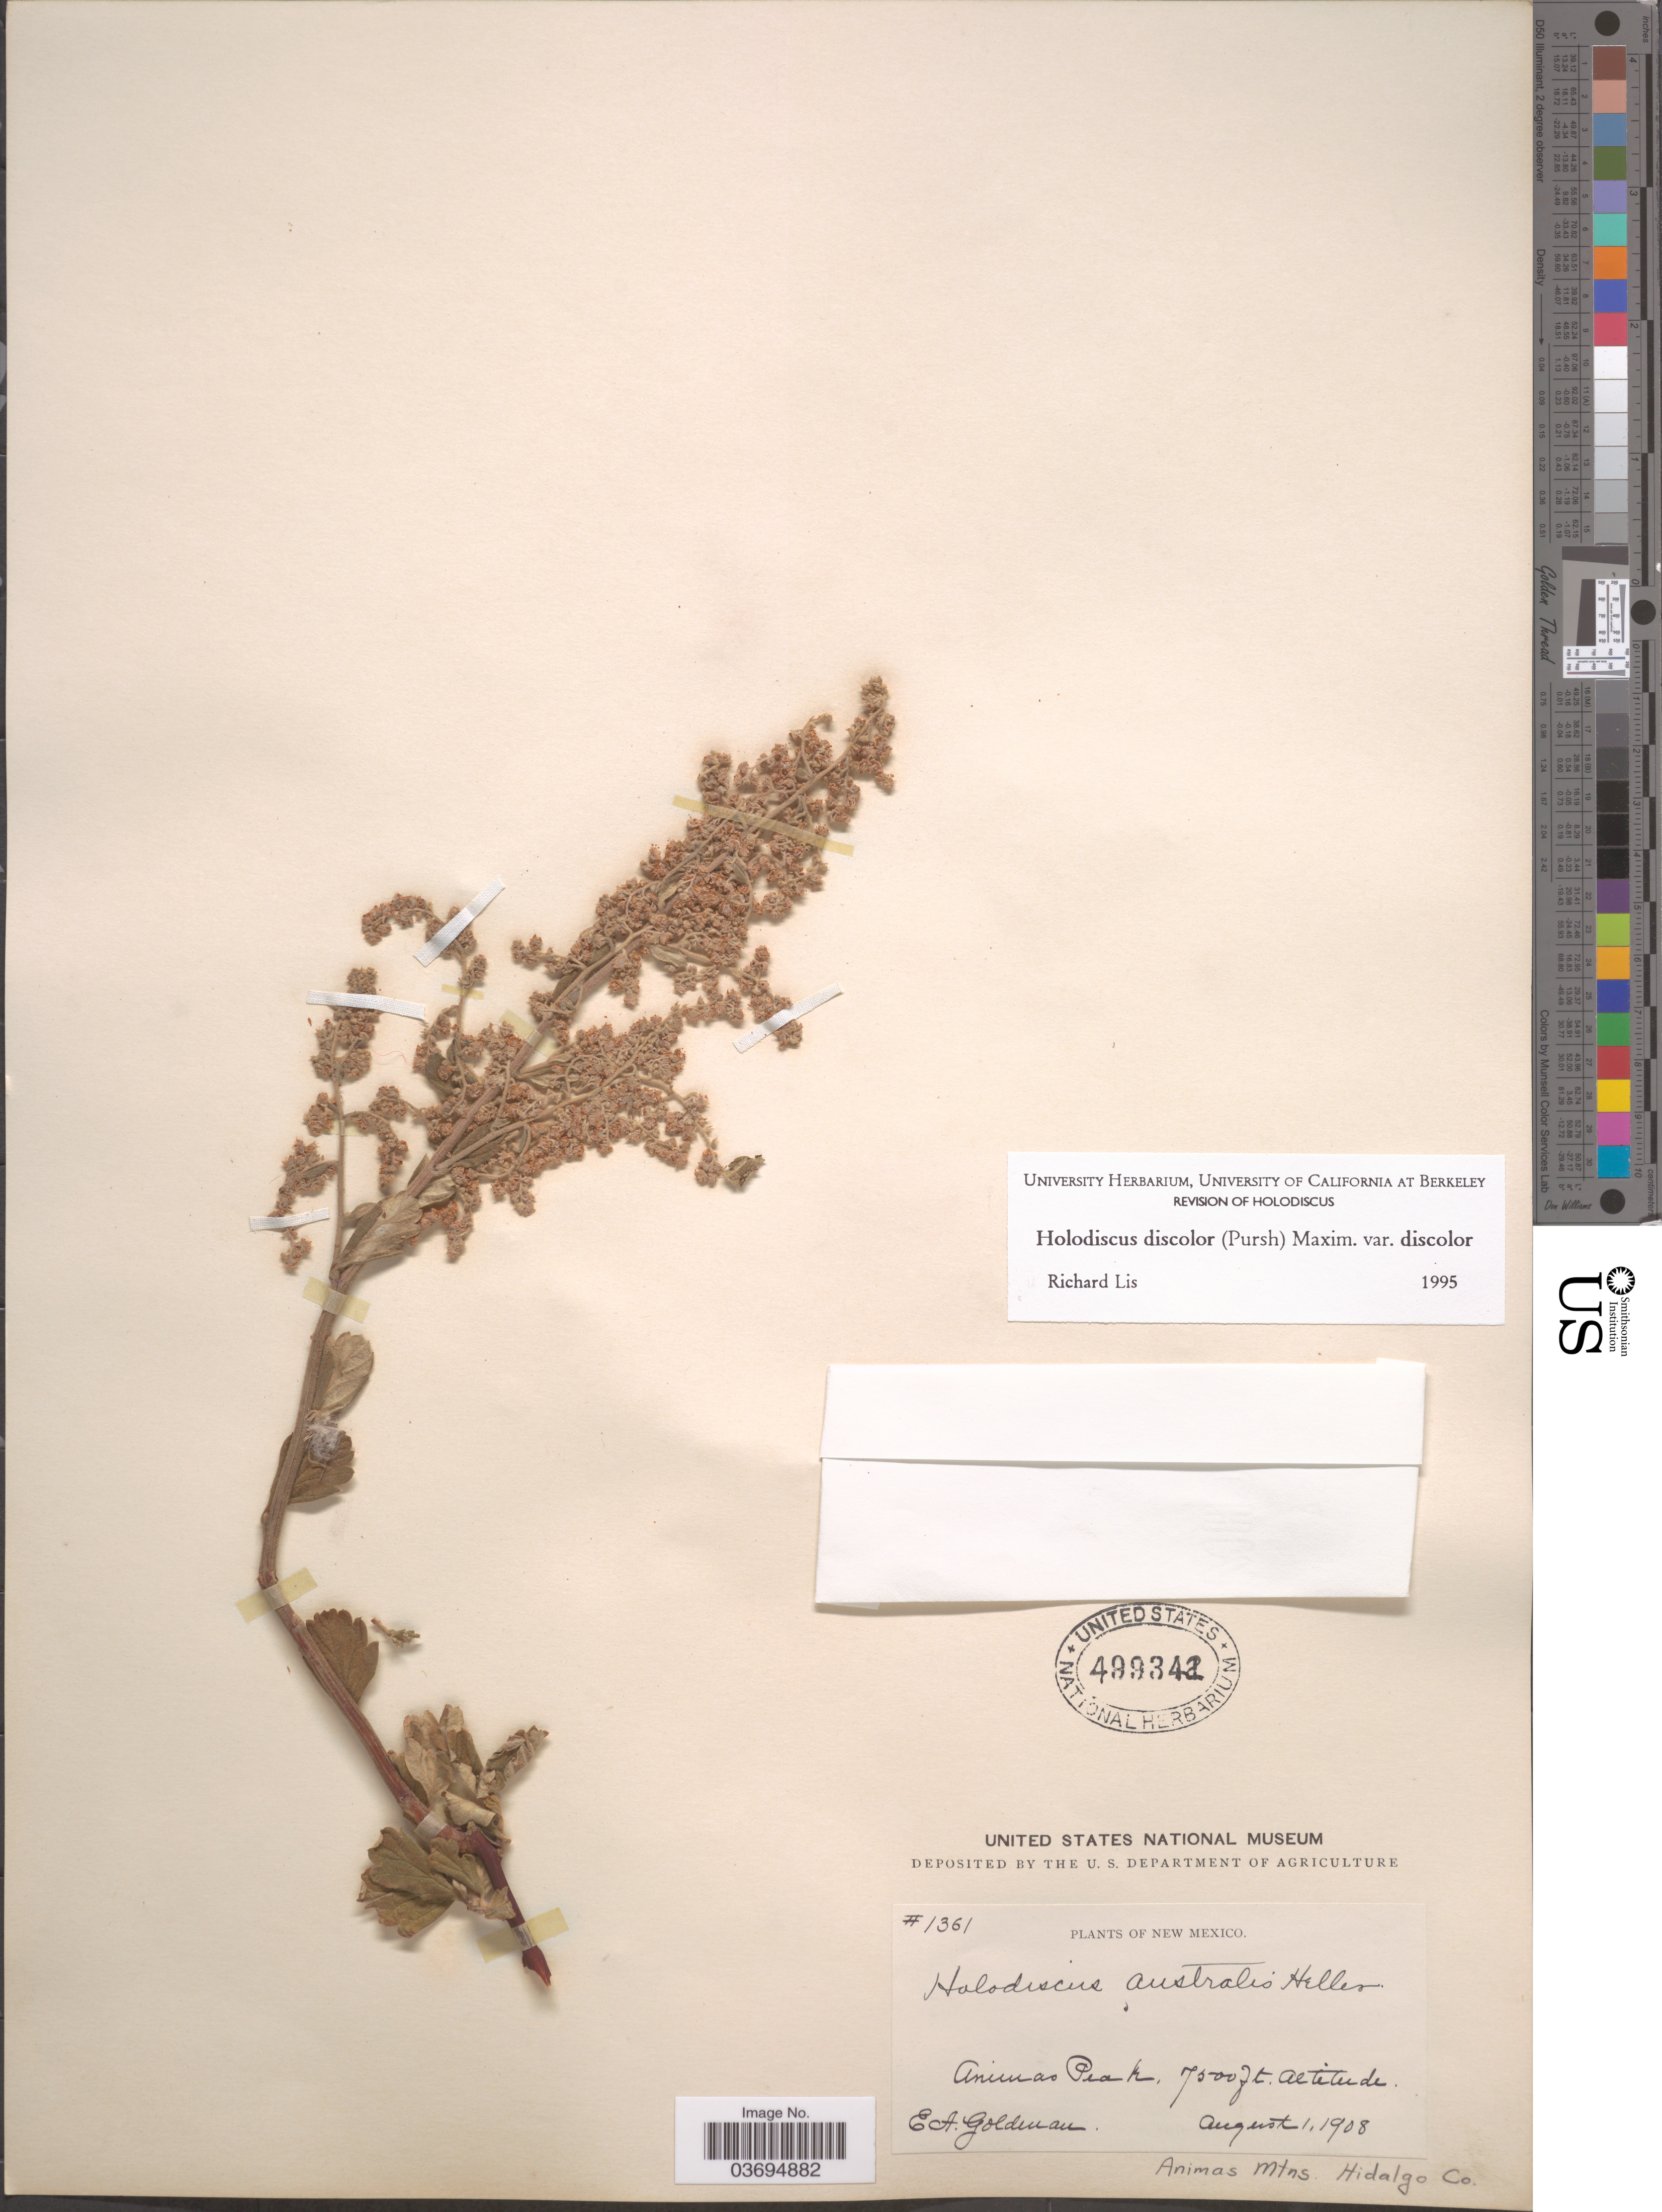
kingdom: Plantae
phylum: Tracheophyta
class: Magnoliopsida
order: Rosales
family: Rosaceae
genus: Holodiscus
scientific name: Holodiscus discolor var. discolor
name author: (Pursh) Maxim.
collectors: E. A. Goldman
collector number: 1361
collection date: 1908-08-01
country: United States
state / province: New Mexico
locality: Animas Peak. Animas Mtns. Hidalgo Co.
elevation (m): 2286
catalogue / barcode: US 499342